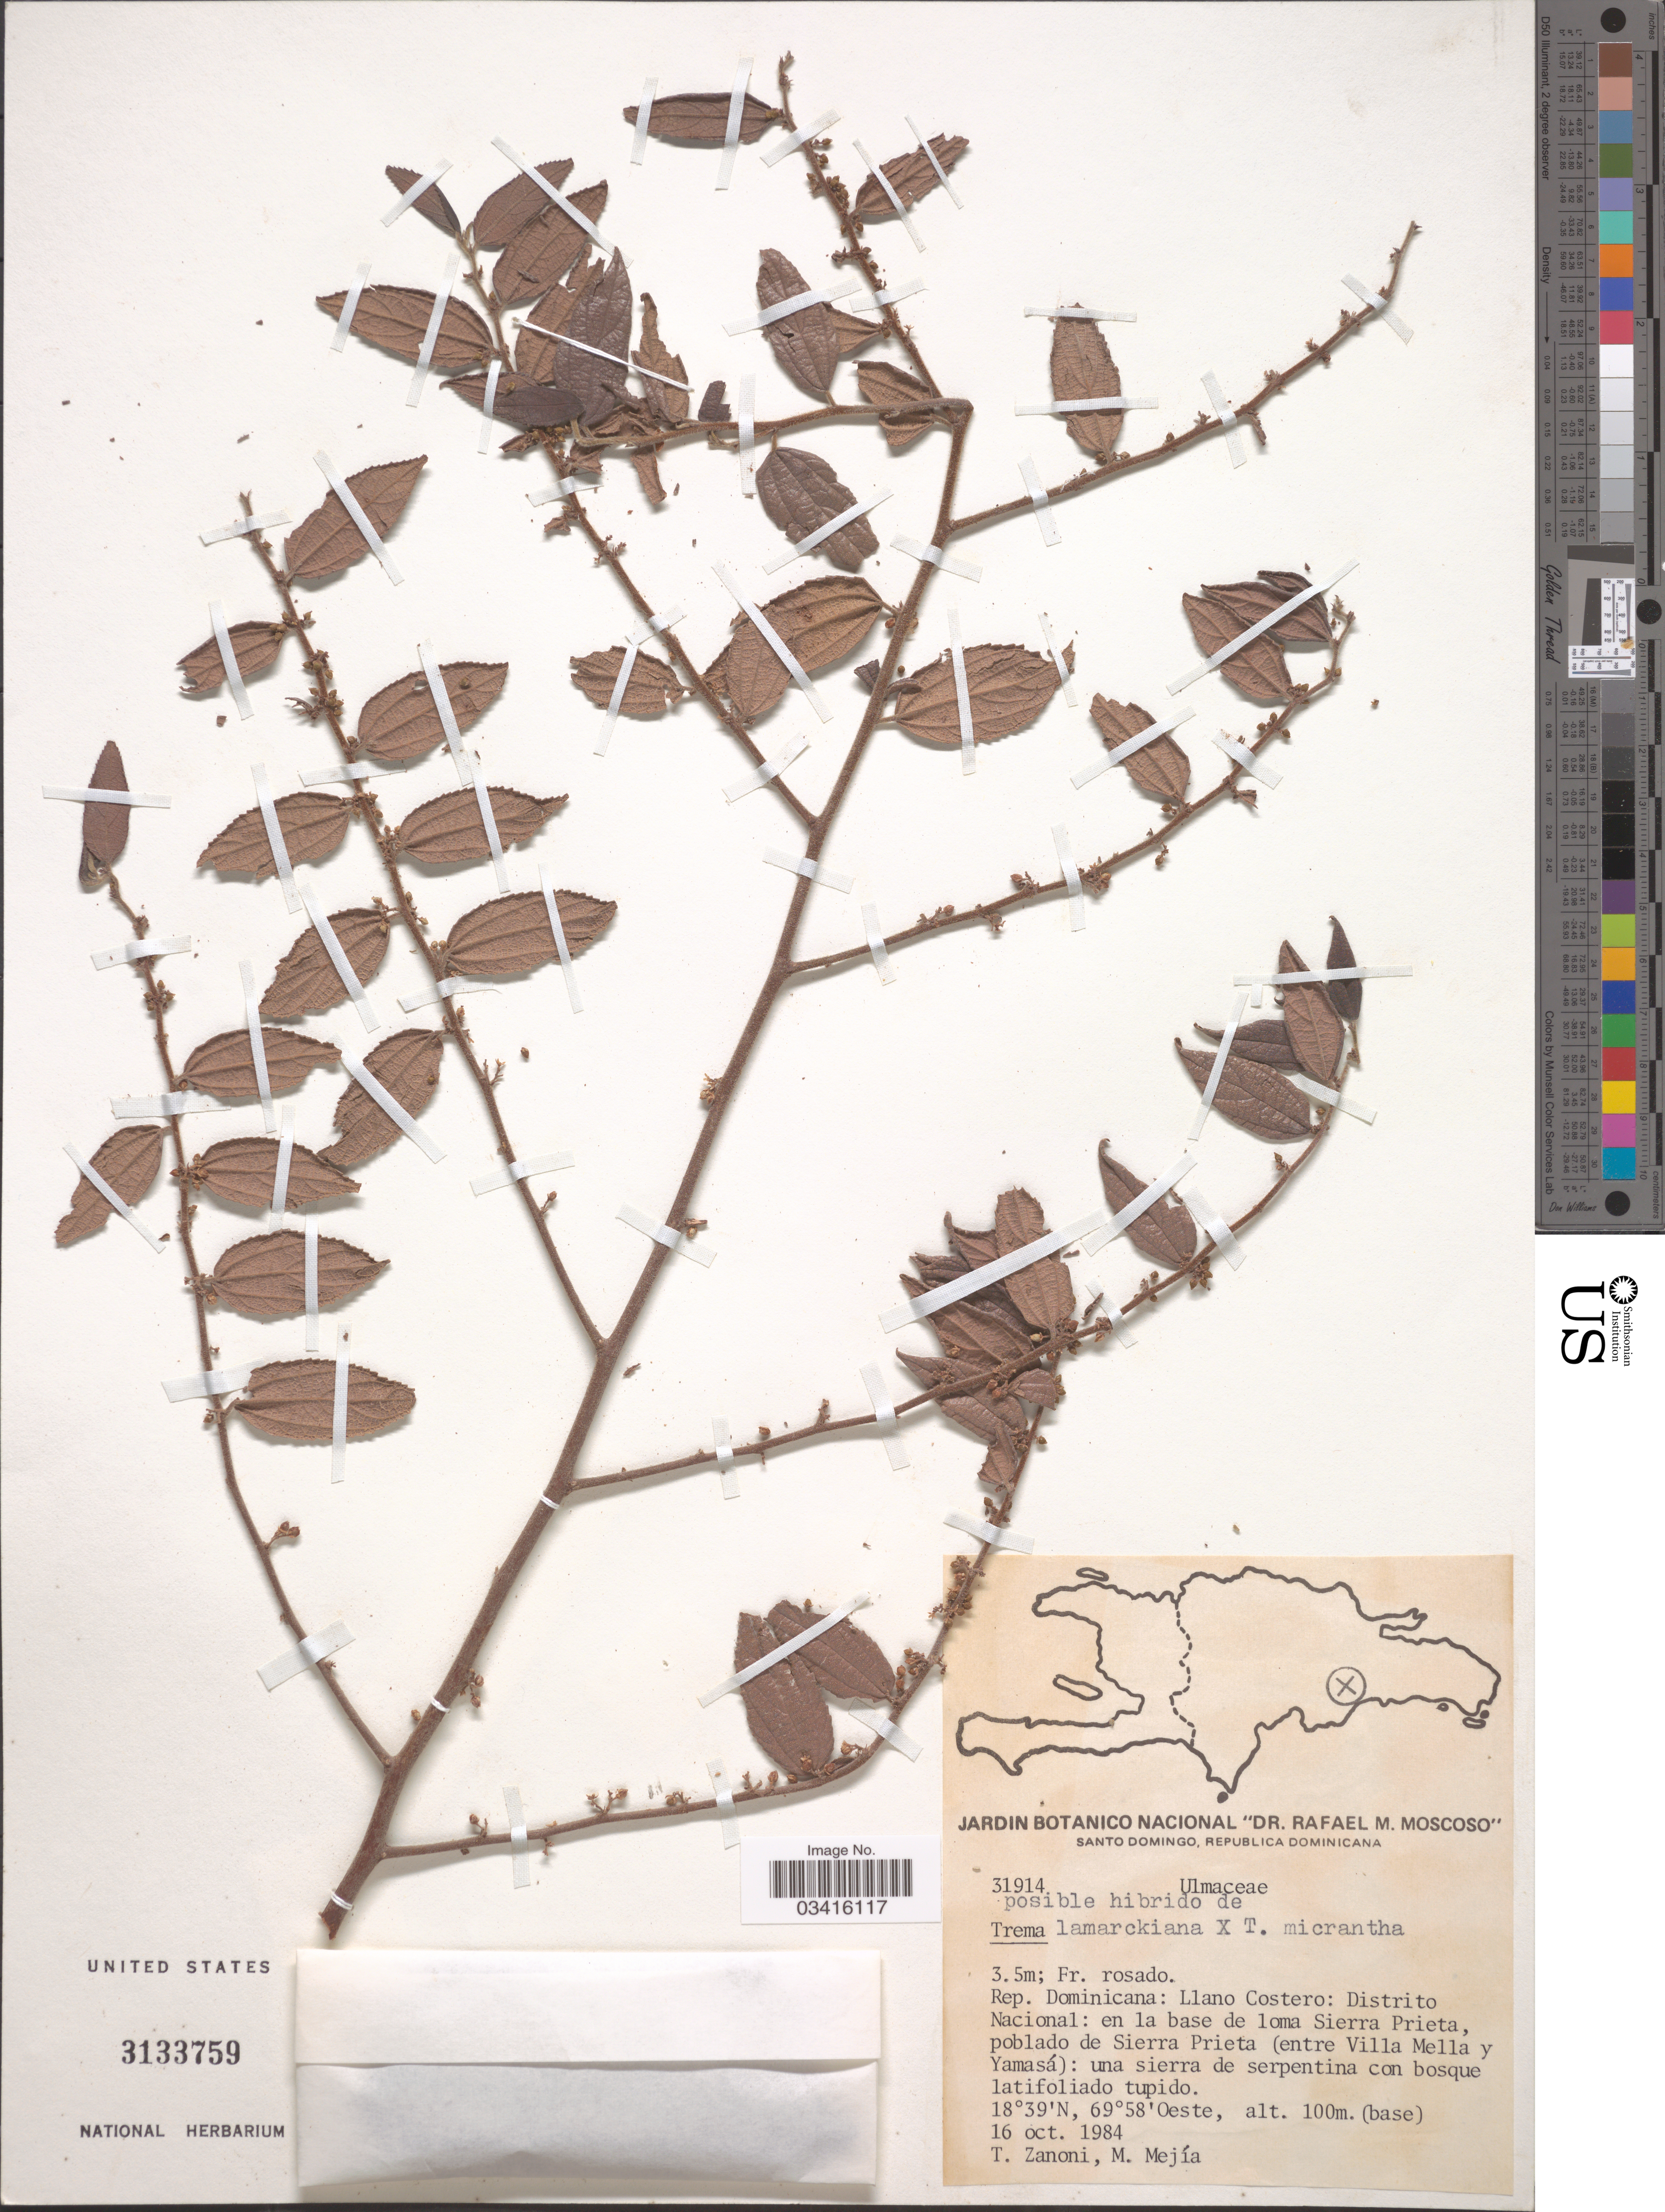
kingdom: Plantae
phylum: Tracheophyta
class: Magnoliopsida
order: Rosales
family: Cannabaceae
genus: Trema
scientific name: Trema lamarckianum x T. micranthum (L.) Blume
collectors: T. Zanoni & M. Mejia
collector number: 31914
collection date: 1984-10-16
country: Dominican Republic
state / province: Distrito Nacional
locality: Llano Costero: en la base de loma Sierra Prieta, poblado de Sierra Prieta (entre Villa Mella y Yamasá).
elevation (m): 100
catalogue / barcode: US 3133759